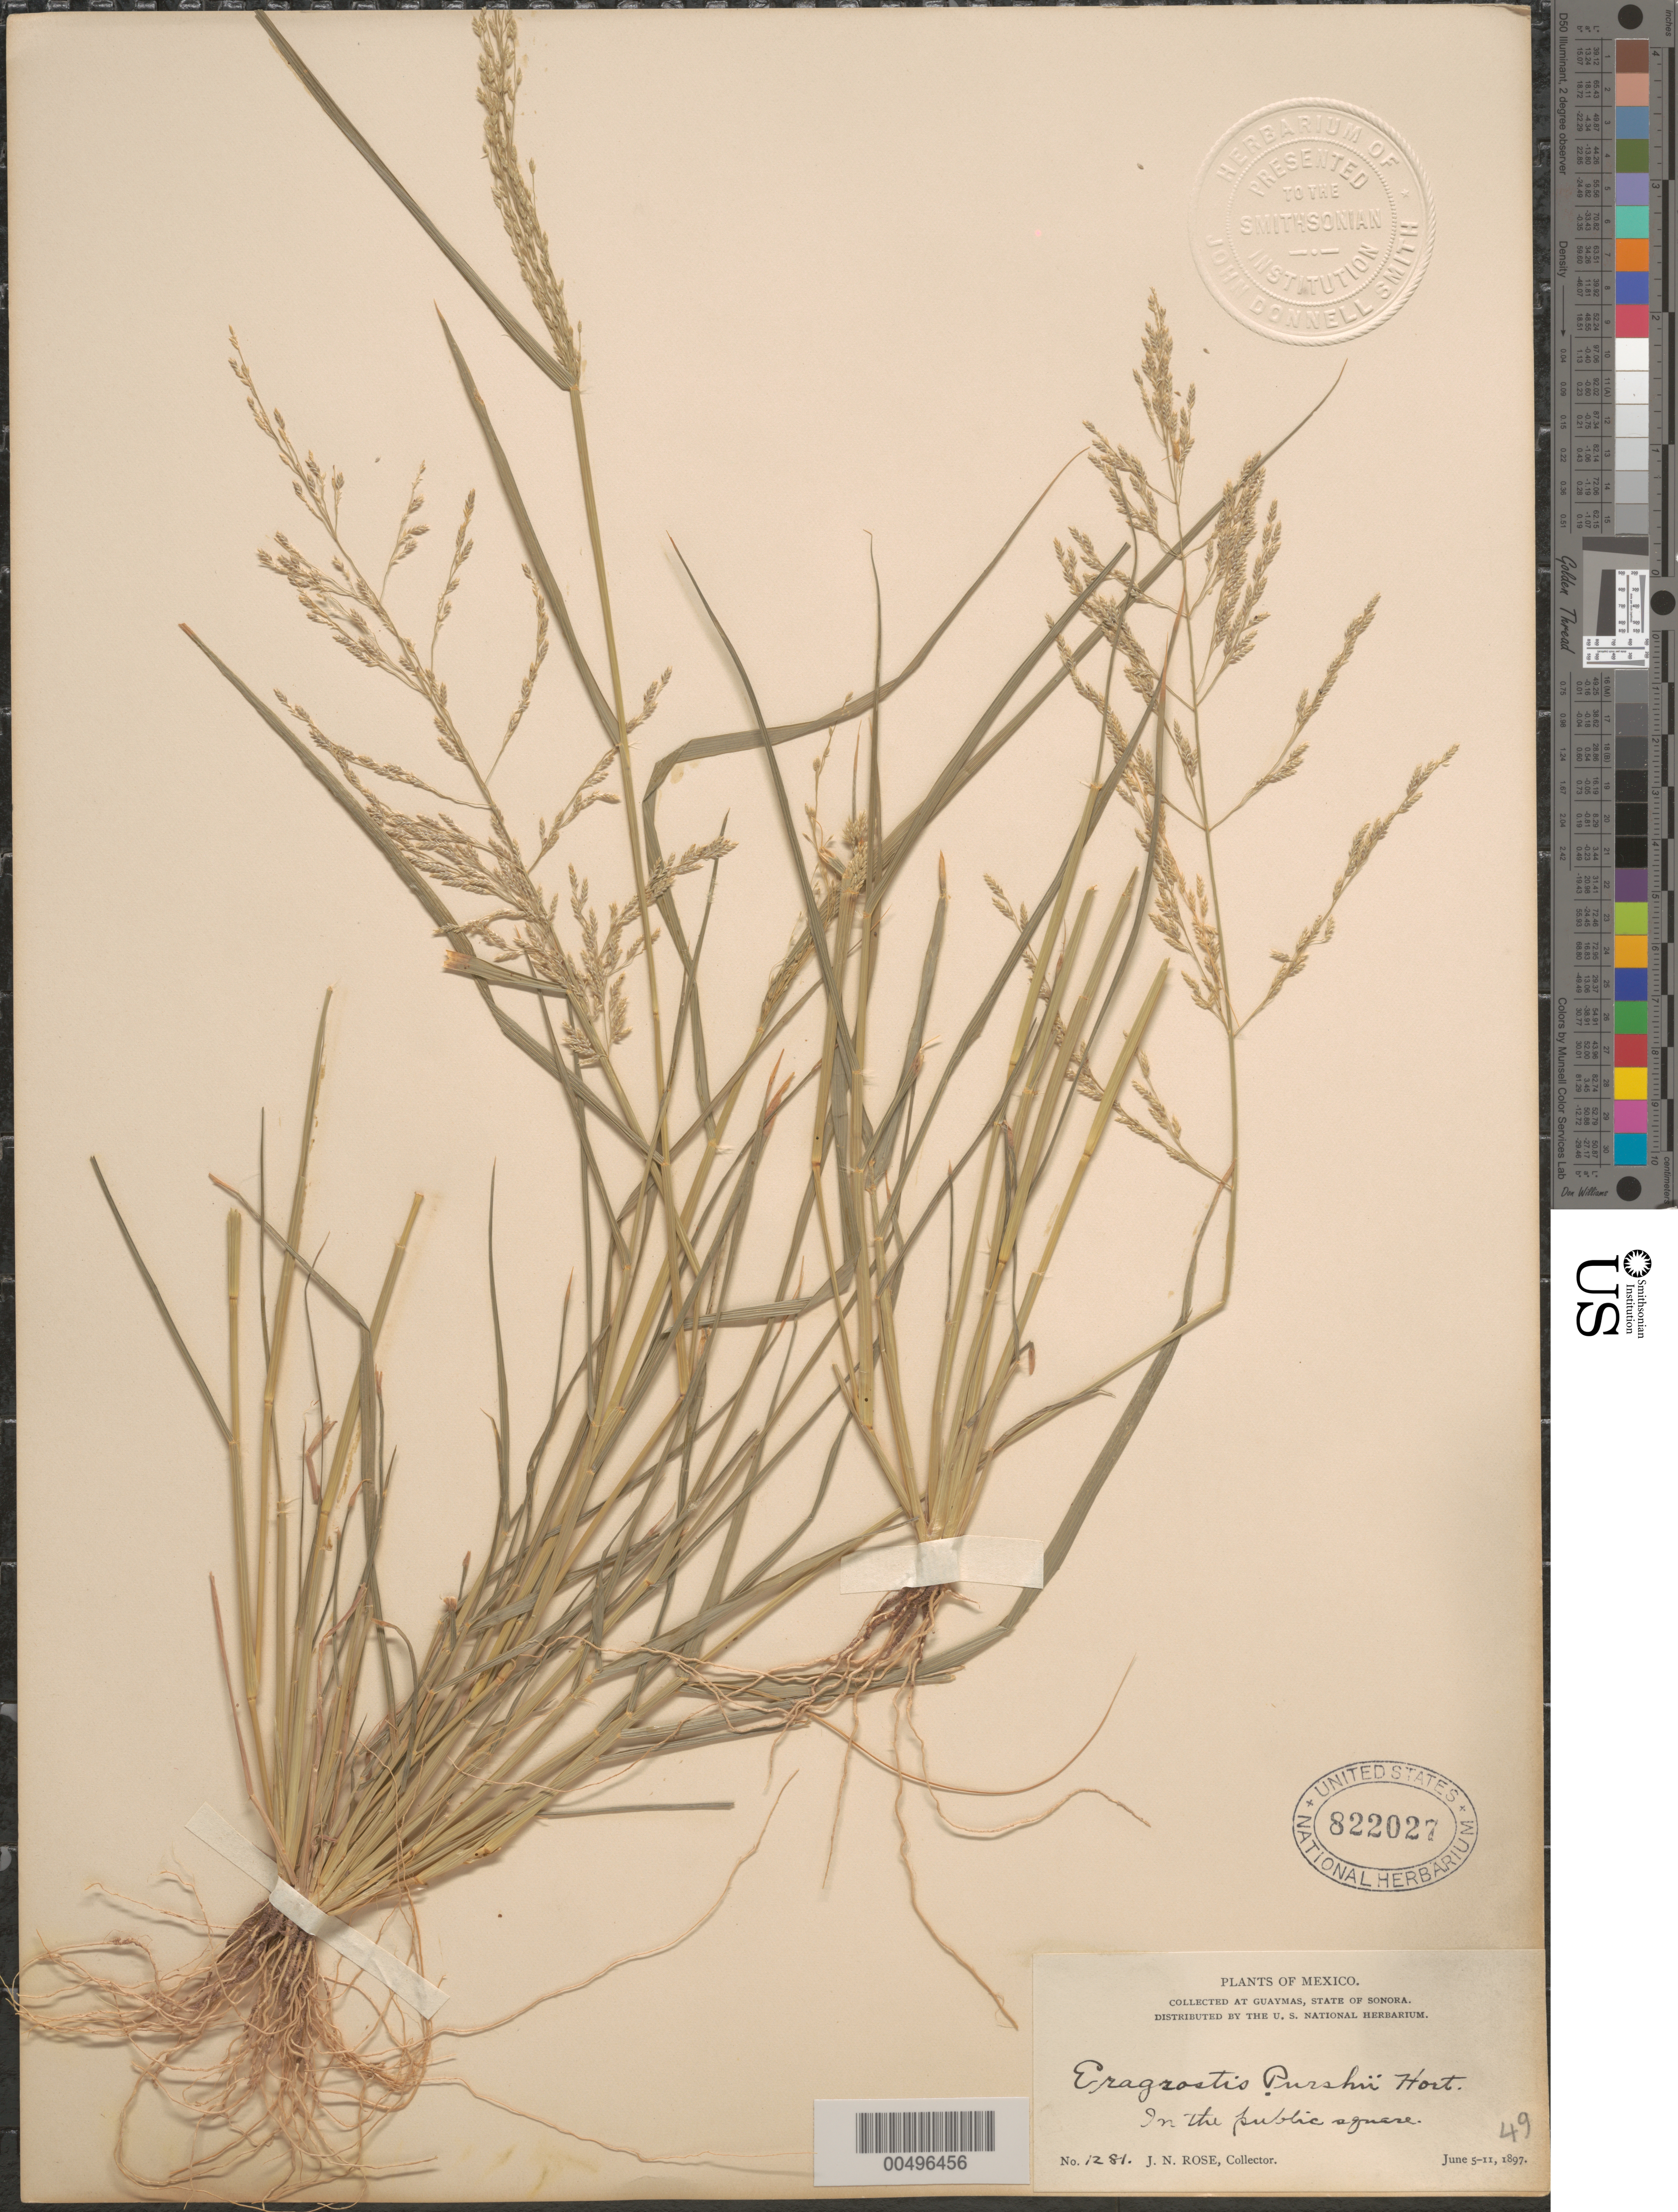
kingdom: Plantae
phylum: Tracheophyta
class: Liliopsida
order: Poales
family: Poaceae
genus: Eragrostis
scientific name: Eragrostis pectinacea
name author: (Michx.) Nees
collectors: J. N. Rose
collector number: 1281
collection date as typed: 5 Jun 1897 to 11 Jun 1897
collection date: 1897-06-05/1897-06-11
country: Mexico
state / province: Sonora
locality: At Guaymas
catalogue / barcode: US 822027